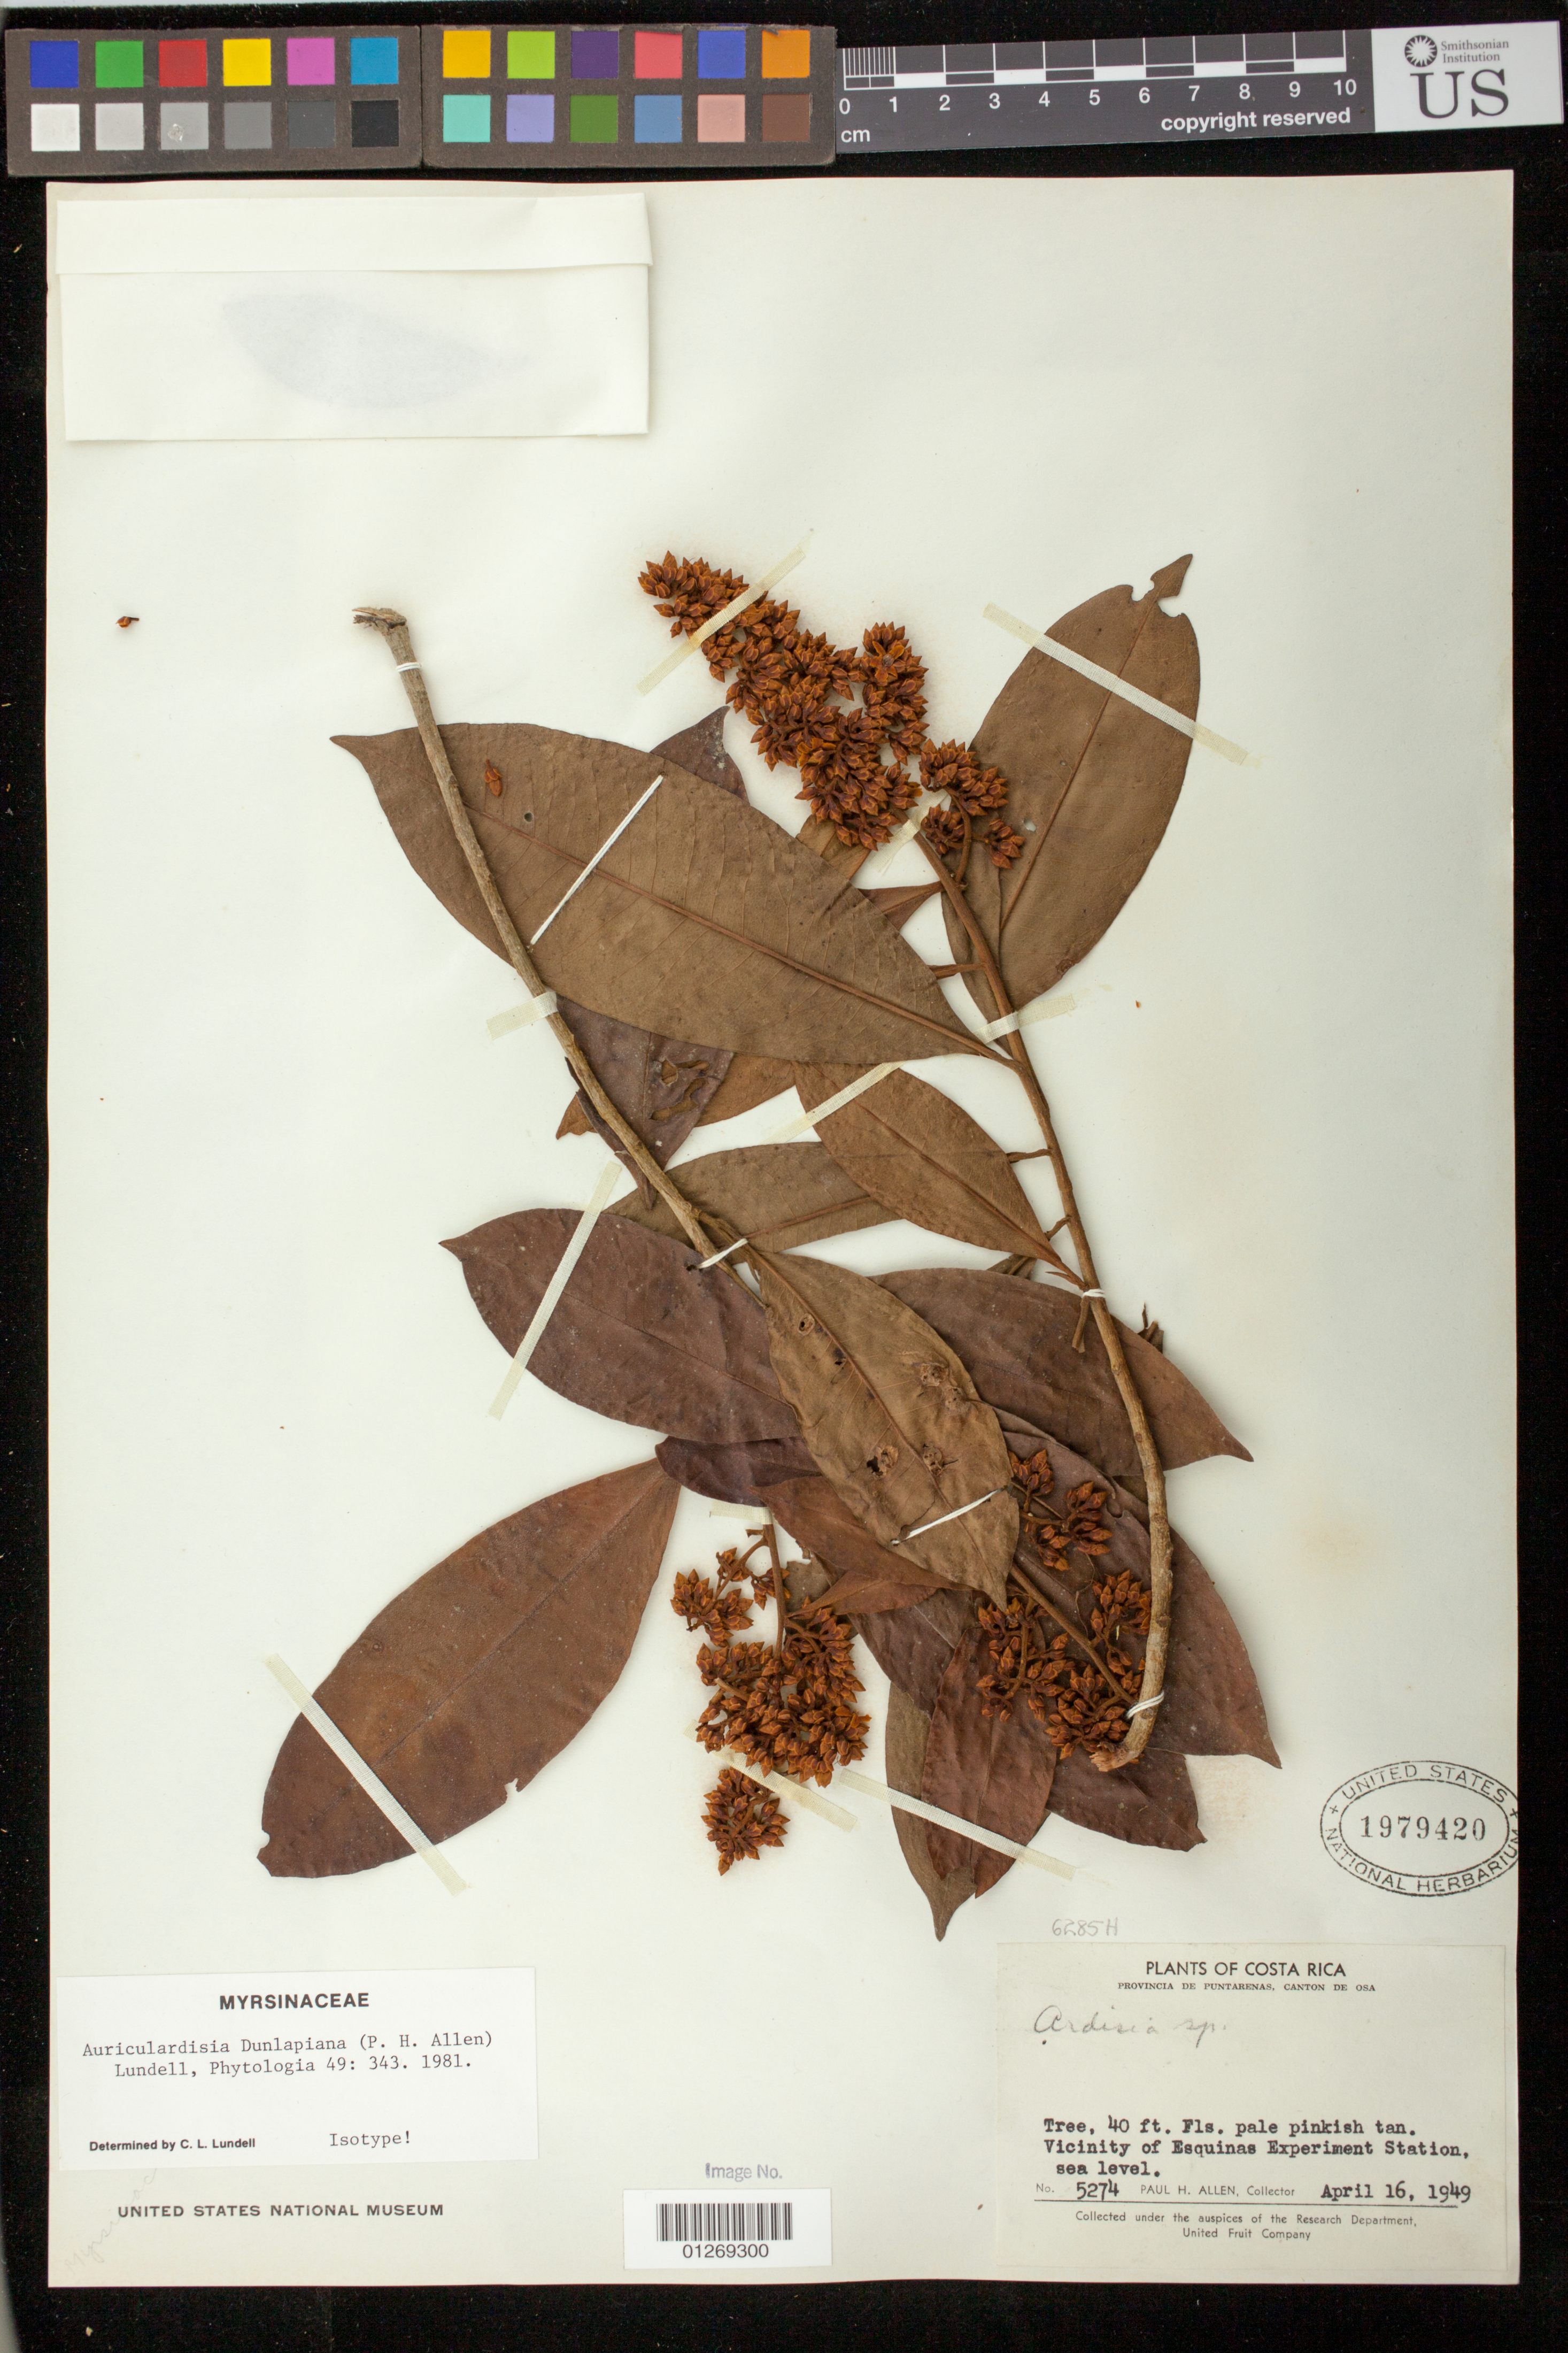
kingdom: Plantae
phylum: Tracheophyta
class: Magnoliopsida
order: Ericales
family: Primulaceae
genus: Ardisia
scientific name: Ardisia dunlapiana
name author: P.H. Allen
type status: Isotype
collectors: P. H. Allen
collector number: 5274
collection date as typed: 16 Apr 1949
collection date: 1949-04-16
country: Costa Rica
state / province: Puntarenas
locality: Provincia de Puntarenas, Canton de Osa. Vicinity of Esquinas Experiment Station, sea level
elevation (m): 0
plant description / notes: Collection label differs slightly among duplicates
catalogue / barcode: US 1979420